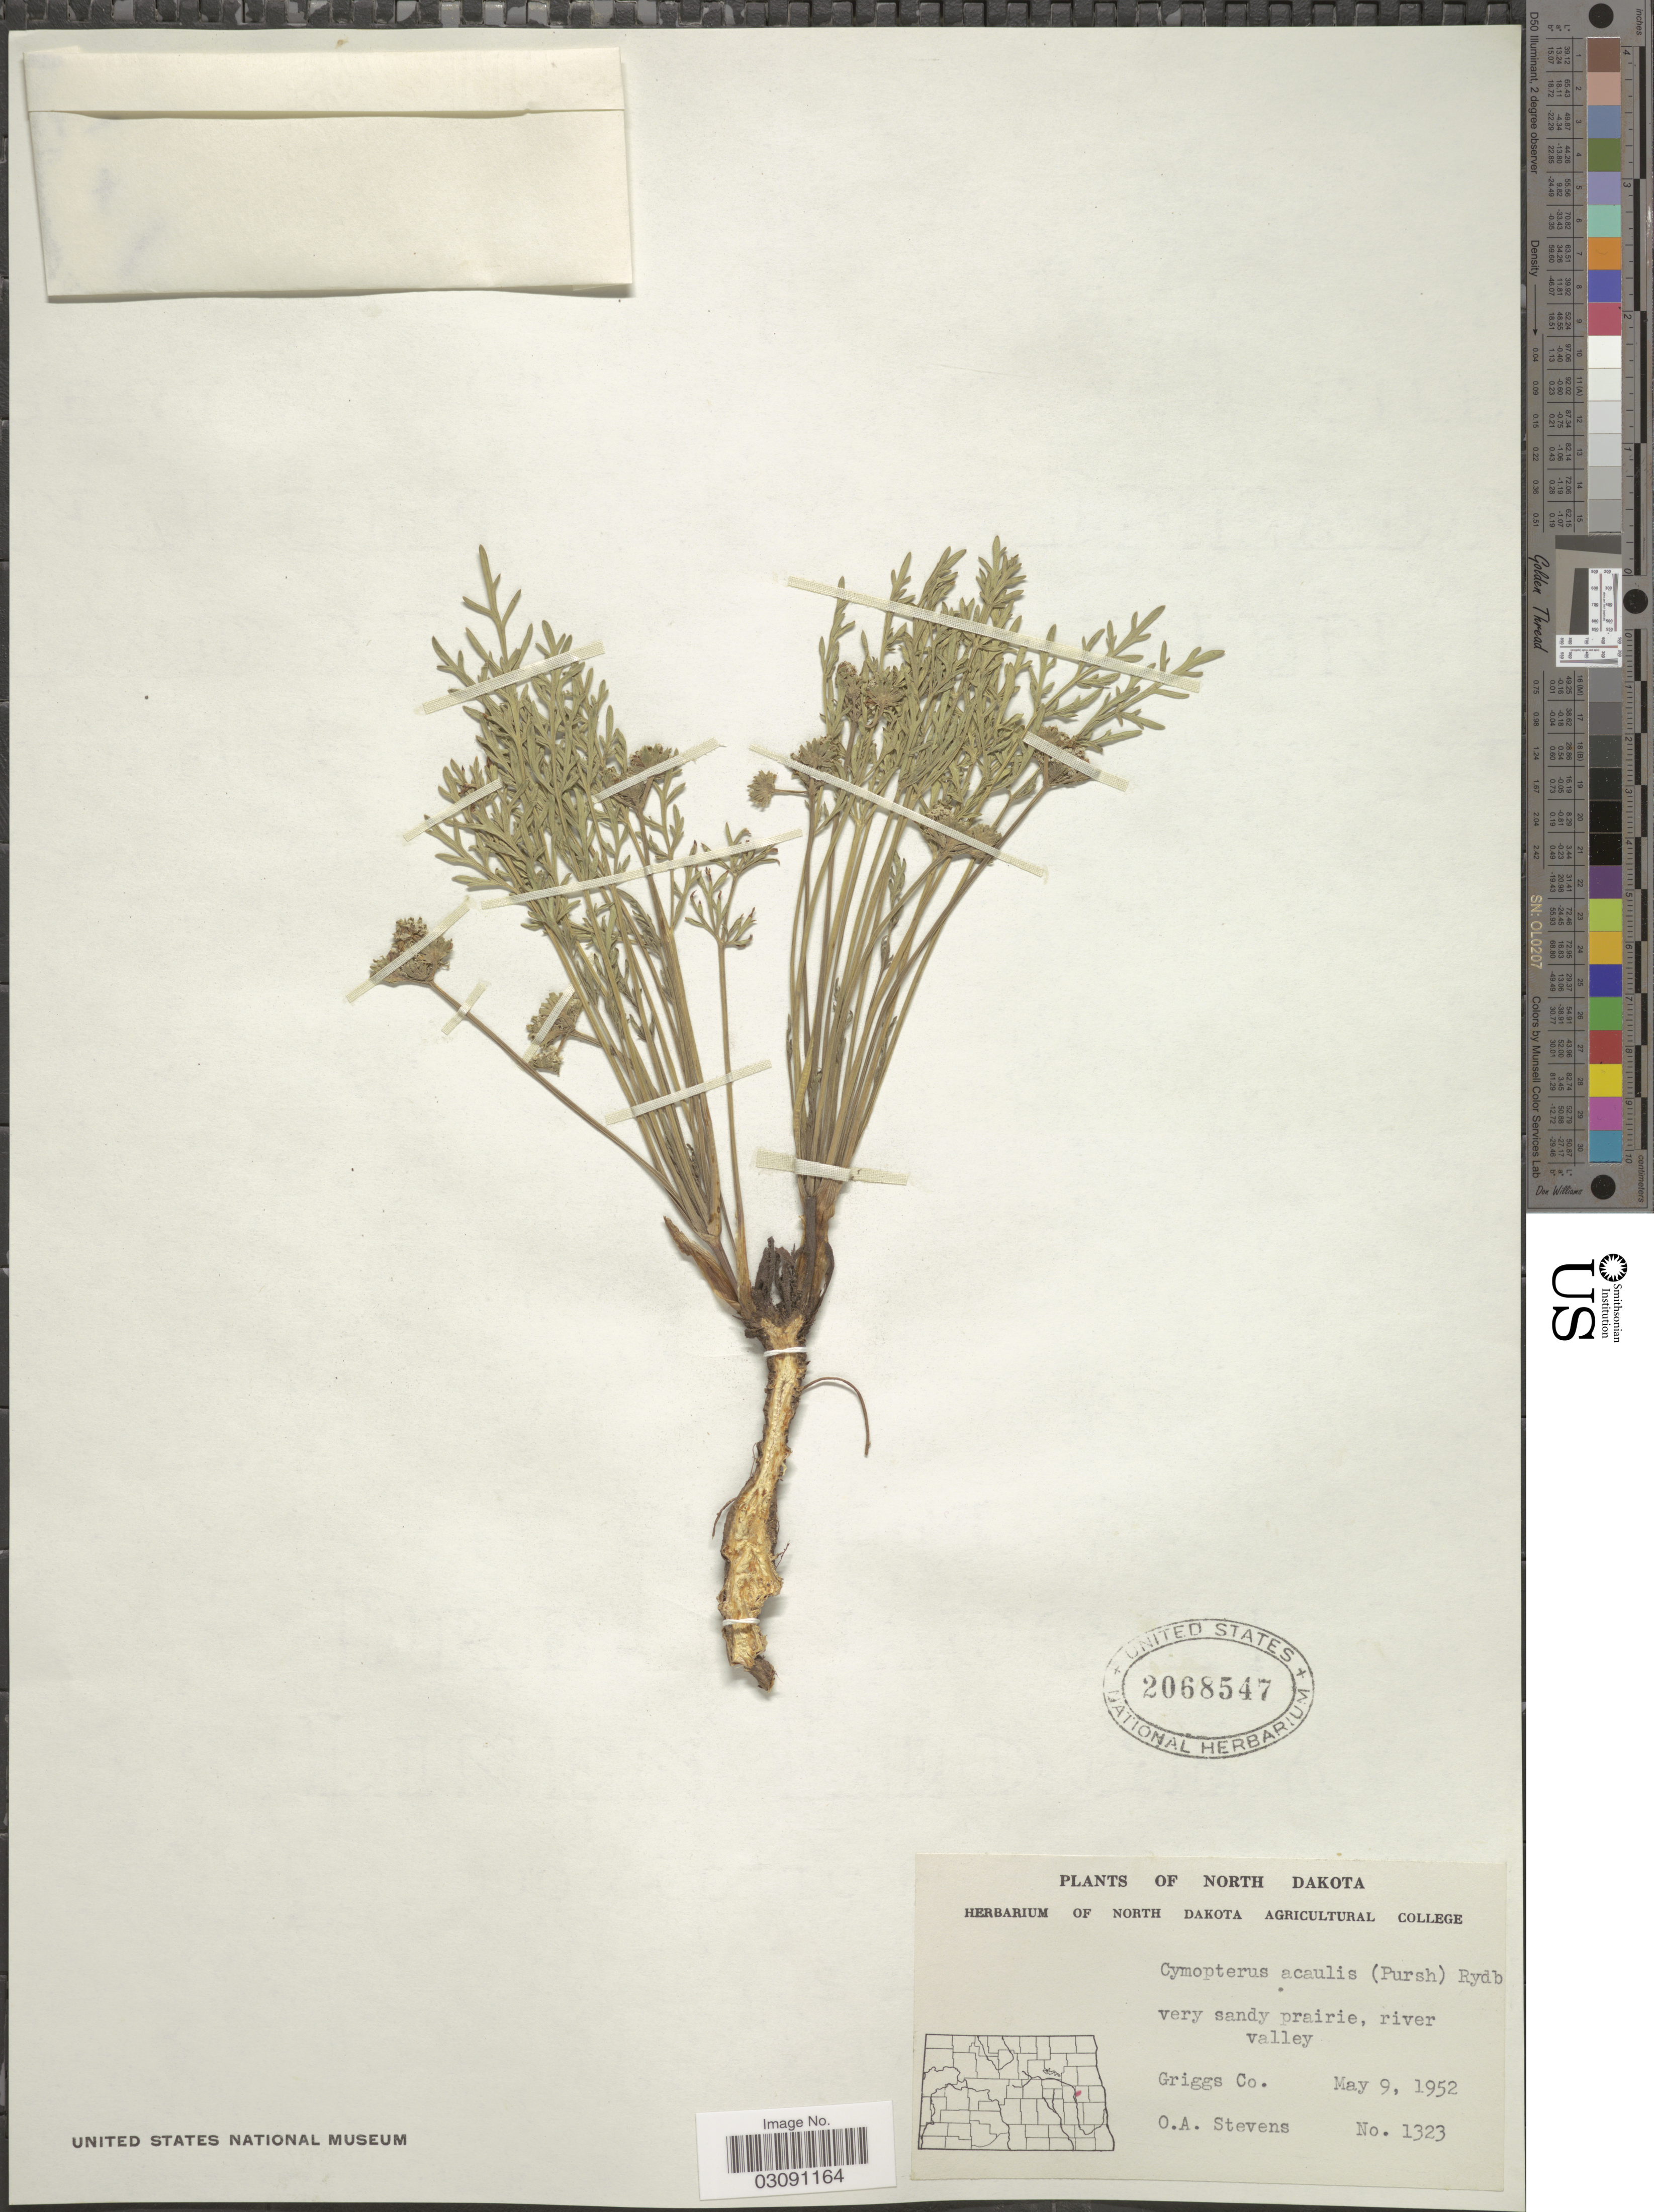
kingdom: Plantae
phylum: Tracheophyta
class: Magnoliopsida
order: Apiales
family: Apiaceae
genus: Cymopterus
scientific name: Cymopterus acaulis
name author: (Pursh) Raf.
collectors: O. A. Stevens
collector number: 1323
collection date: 1952-05-09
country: United States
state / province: North Dakota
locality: Very sandy prairie, river valley, Griggs Co.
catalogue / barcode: US 2068547